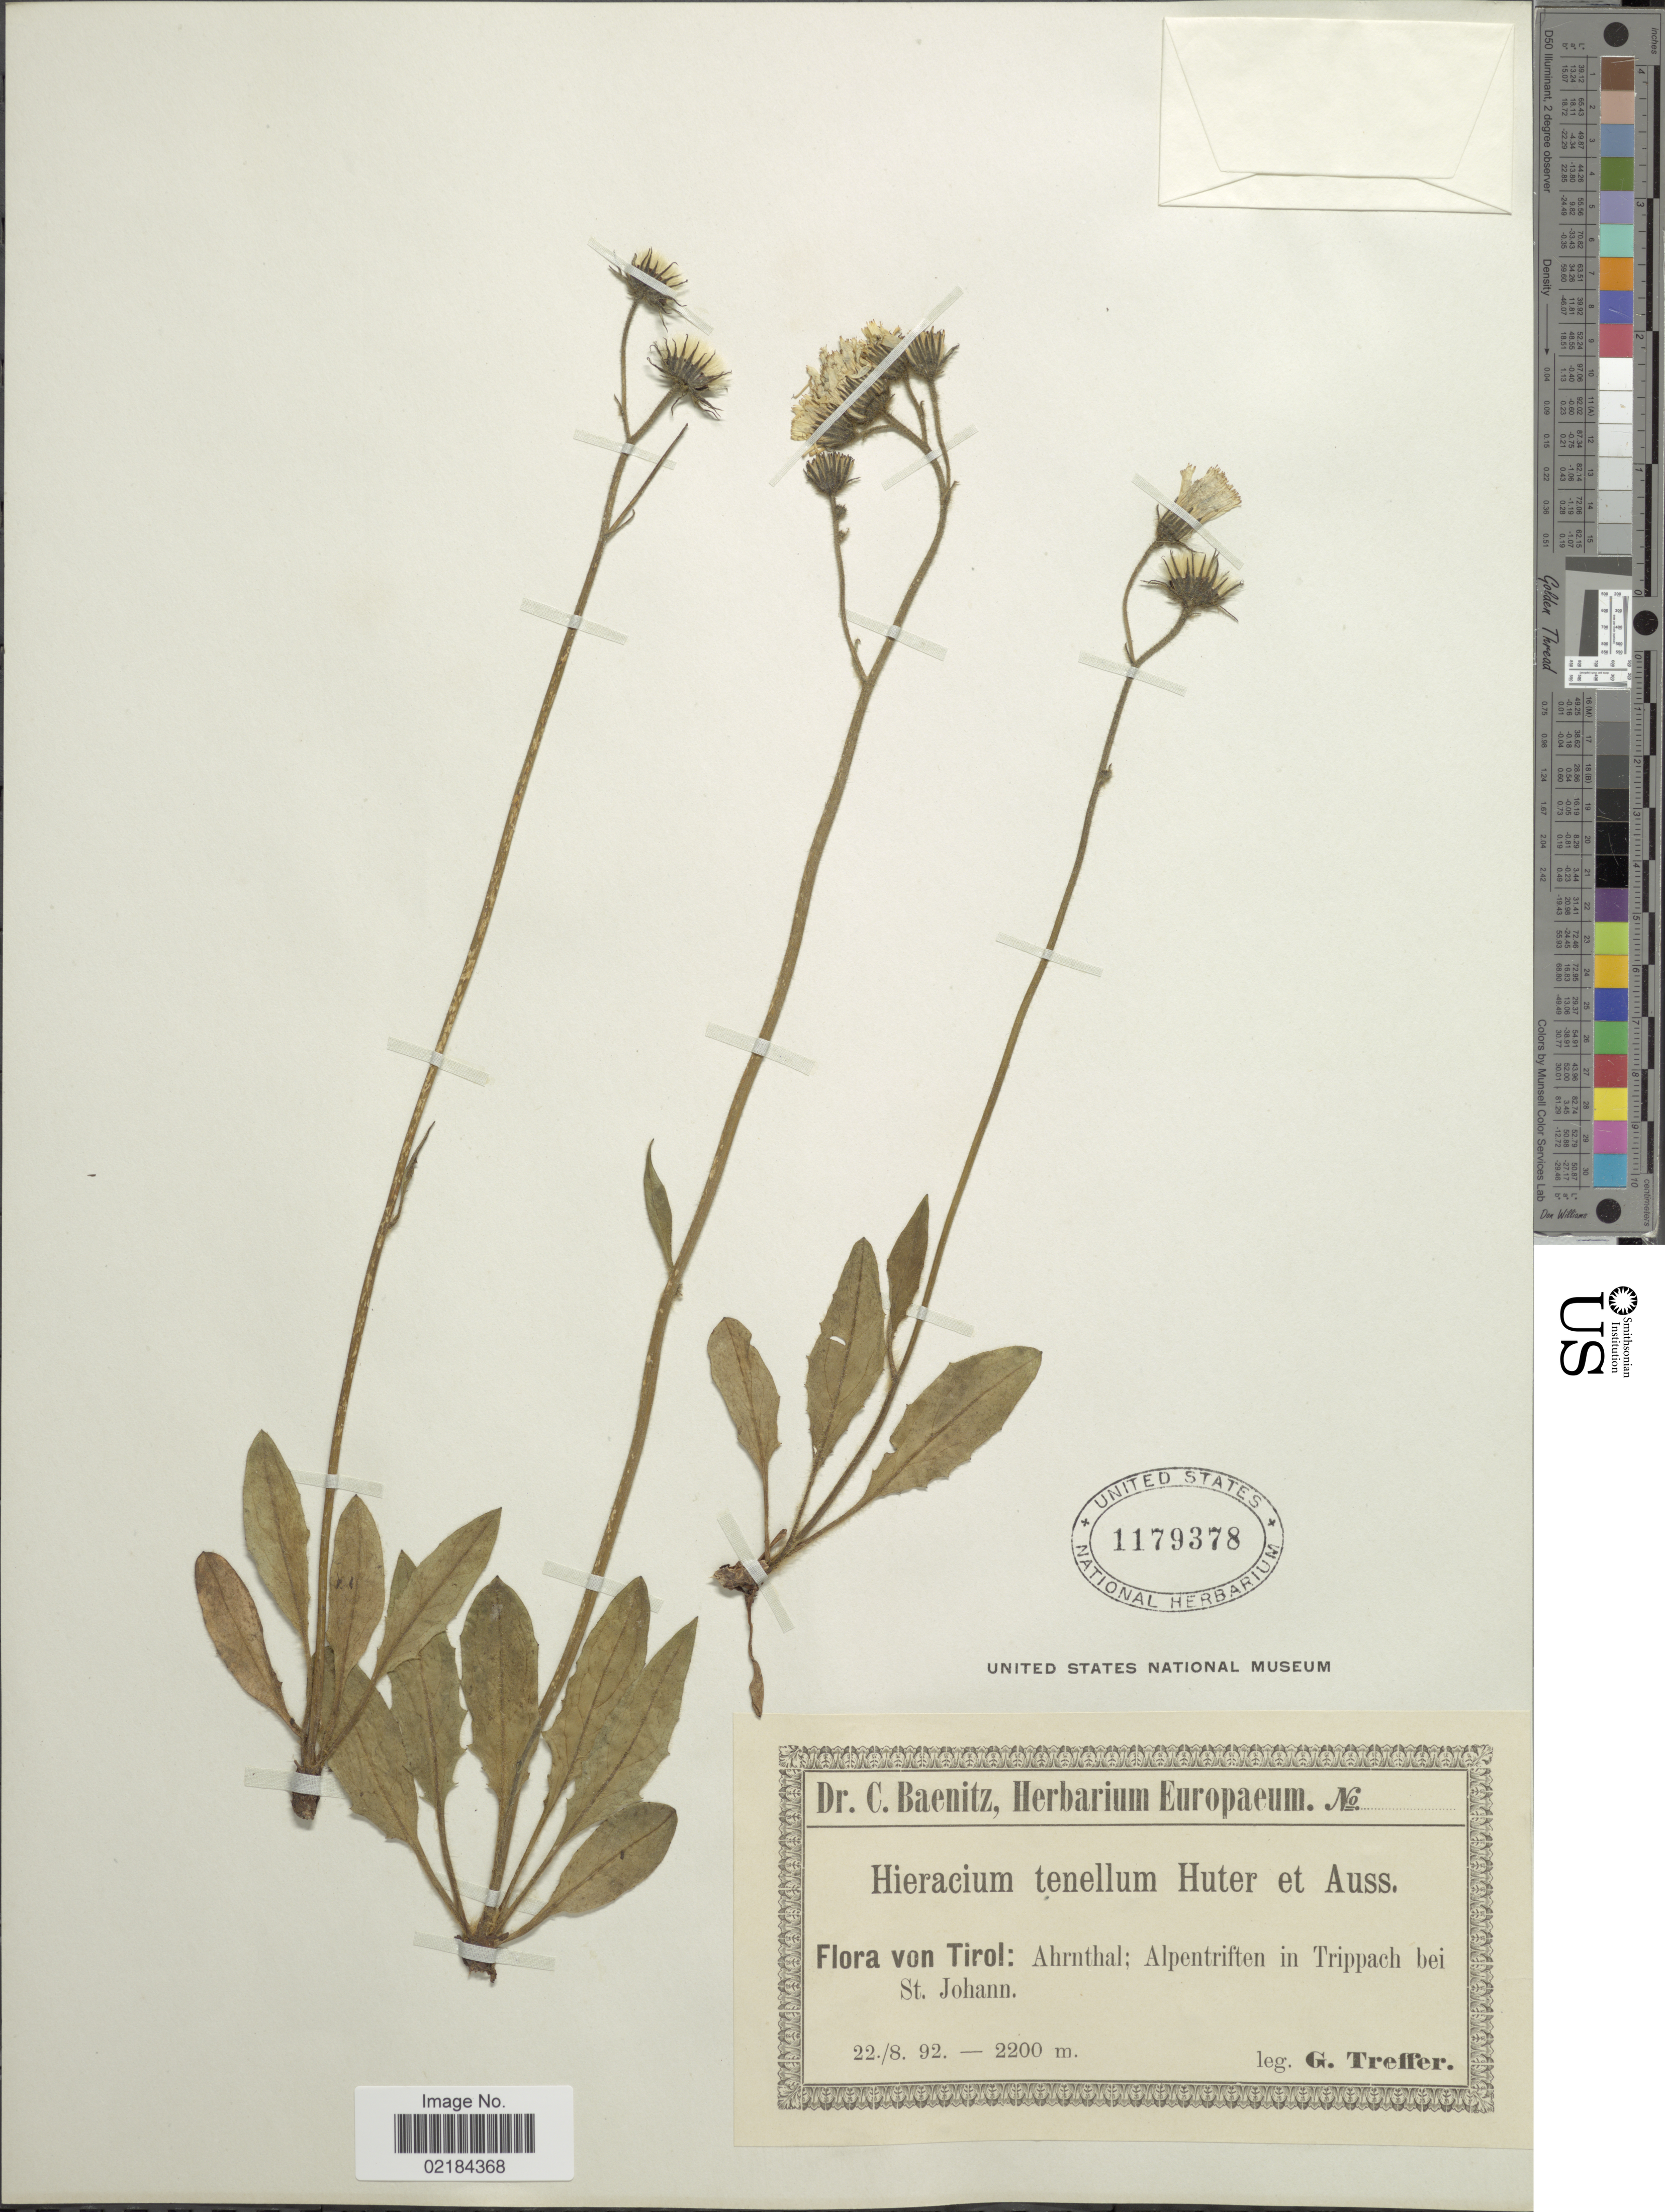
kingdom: Plantae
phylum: Tracheophyta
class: Magnoliopsida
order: Asterales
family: Asteraceae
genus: Hieracium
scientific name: Hieracium cirritum subsp. tenellum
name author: (Huter & Ausserd.) Dalla Torre & Sarnth.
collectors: G. Treffer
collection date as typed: Transcribed d/m/y: 22/8/92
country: Austria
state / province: Tirol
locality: Von Tirol: Ahrnthal; Alpentriffen in Trippach bei St. Johann.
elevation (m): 2200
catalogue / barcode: US 1179378